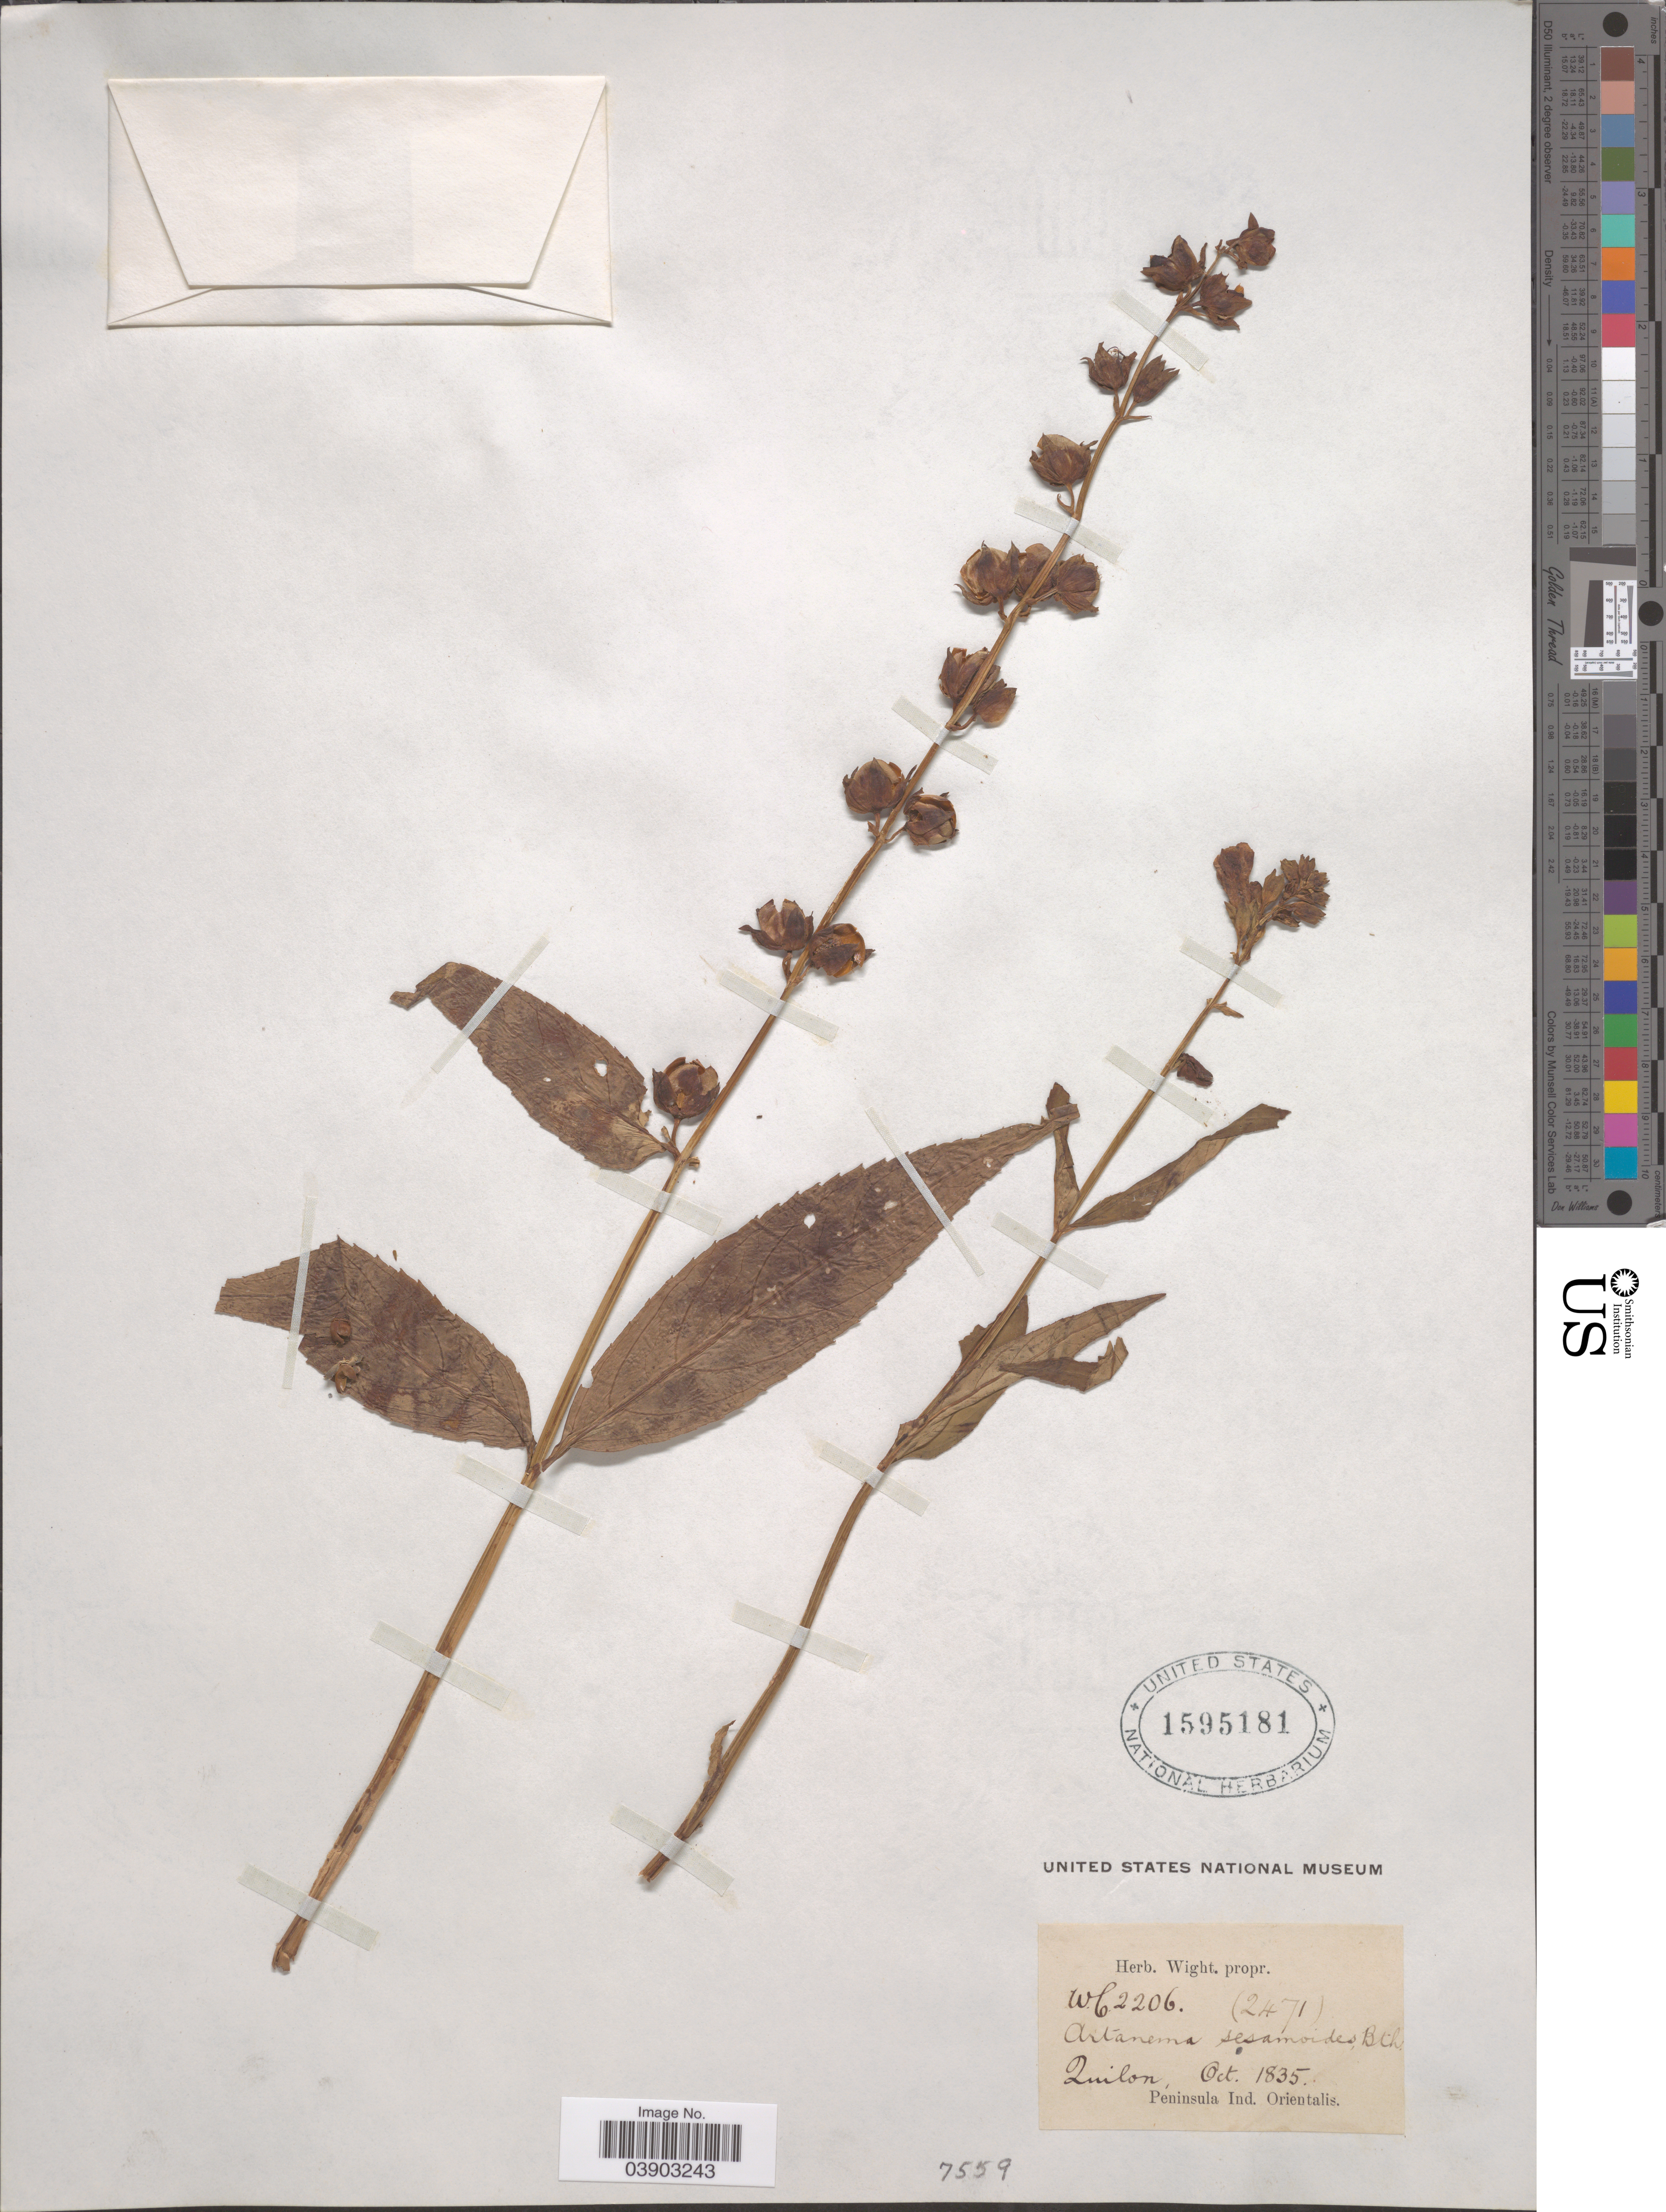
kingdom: Plantae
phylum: Tracheophyta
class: Magnoliopsida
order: Lamiales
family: Linderniaceae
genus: Artanema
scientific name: Artanema longifolium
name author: (L.) Vatke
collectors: ex Herb. Wight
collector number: WC2206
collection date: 1835-10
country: India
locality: Quilon. Peninsula Ind. Orientalis.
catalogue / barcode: US 1595181